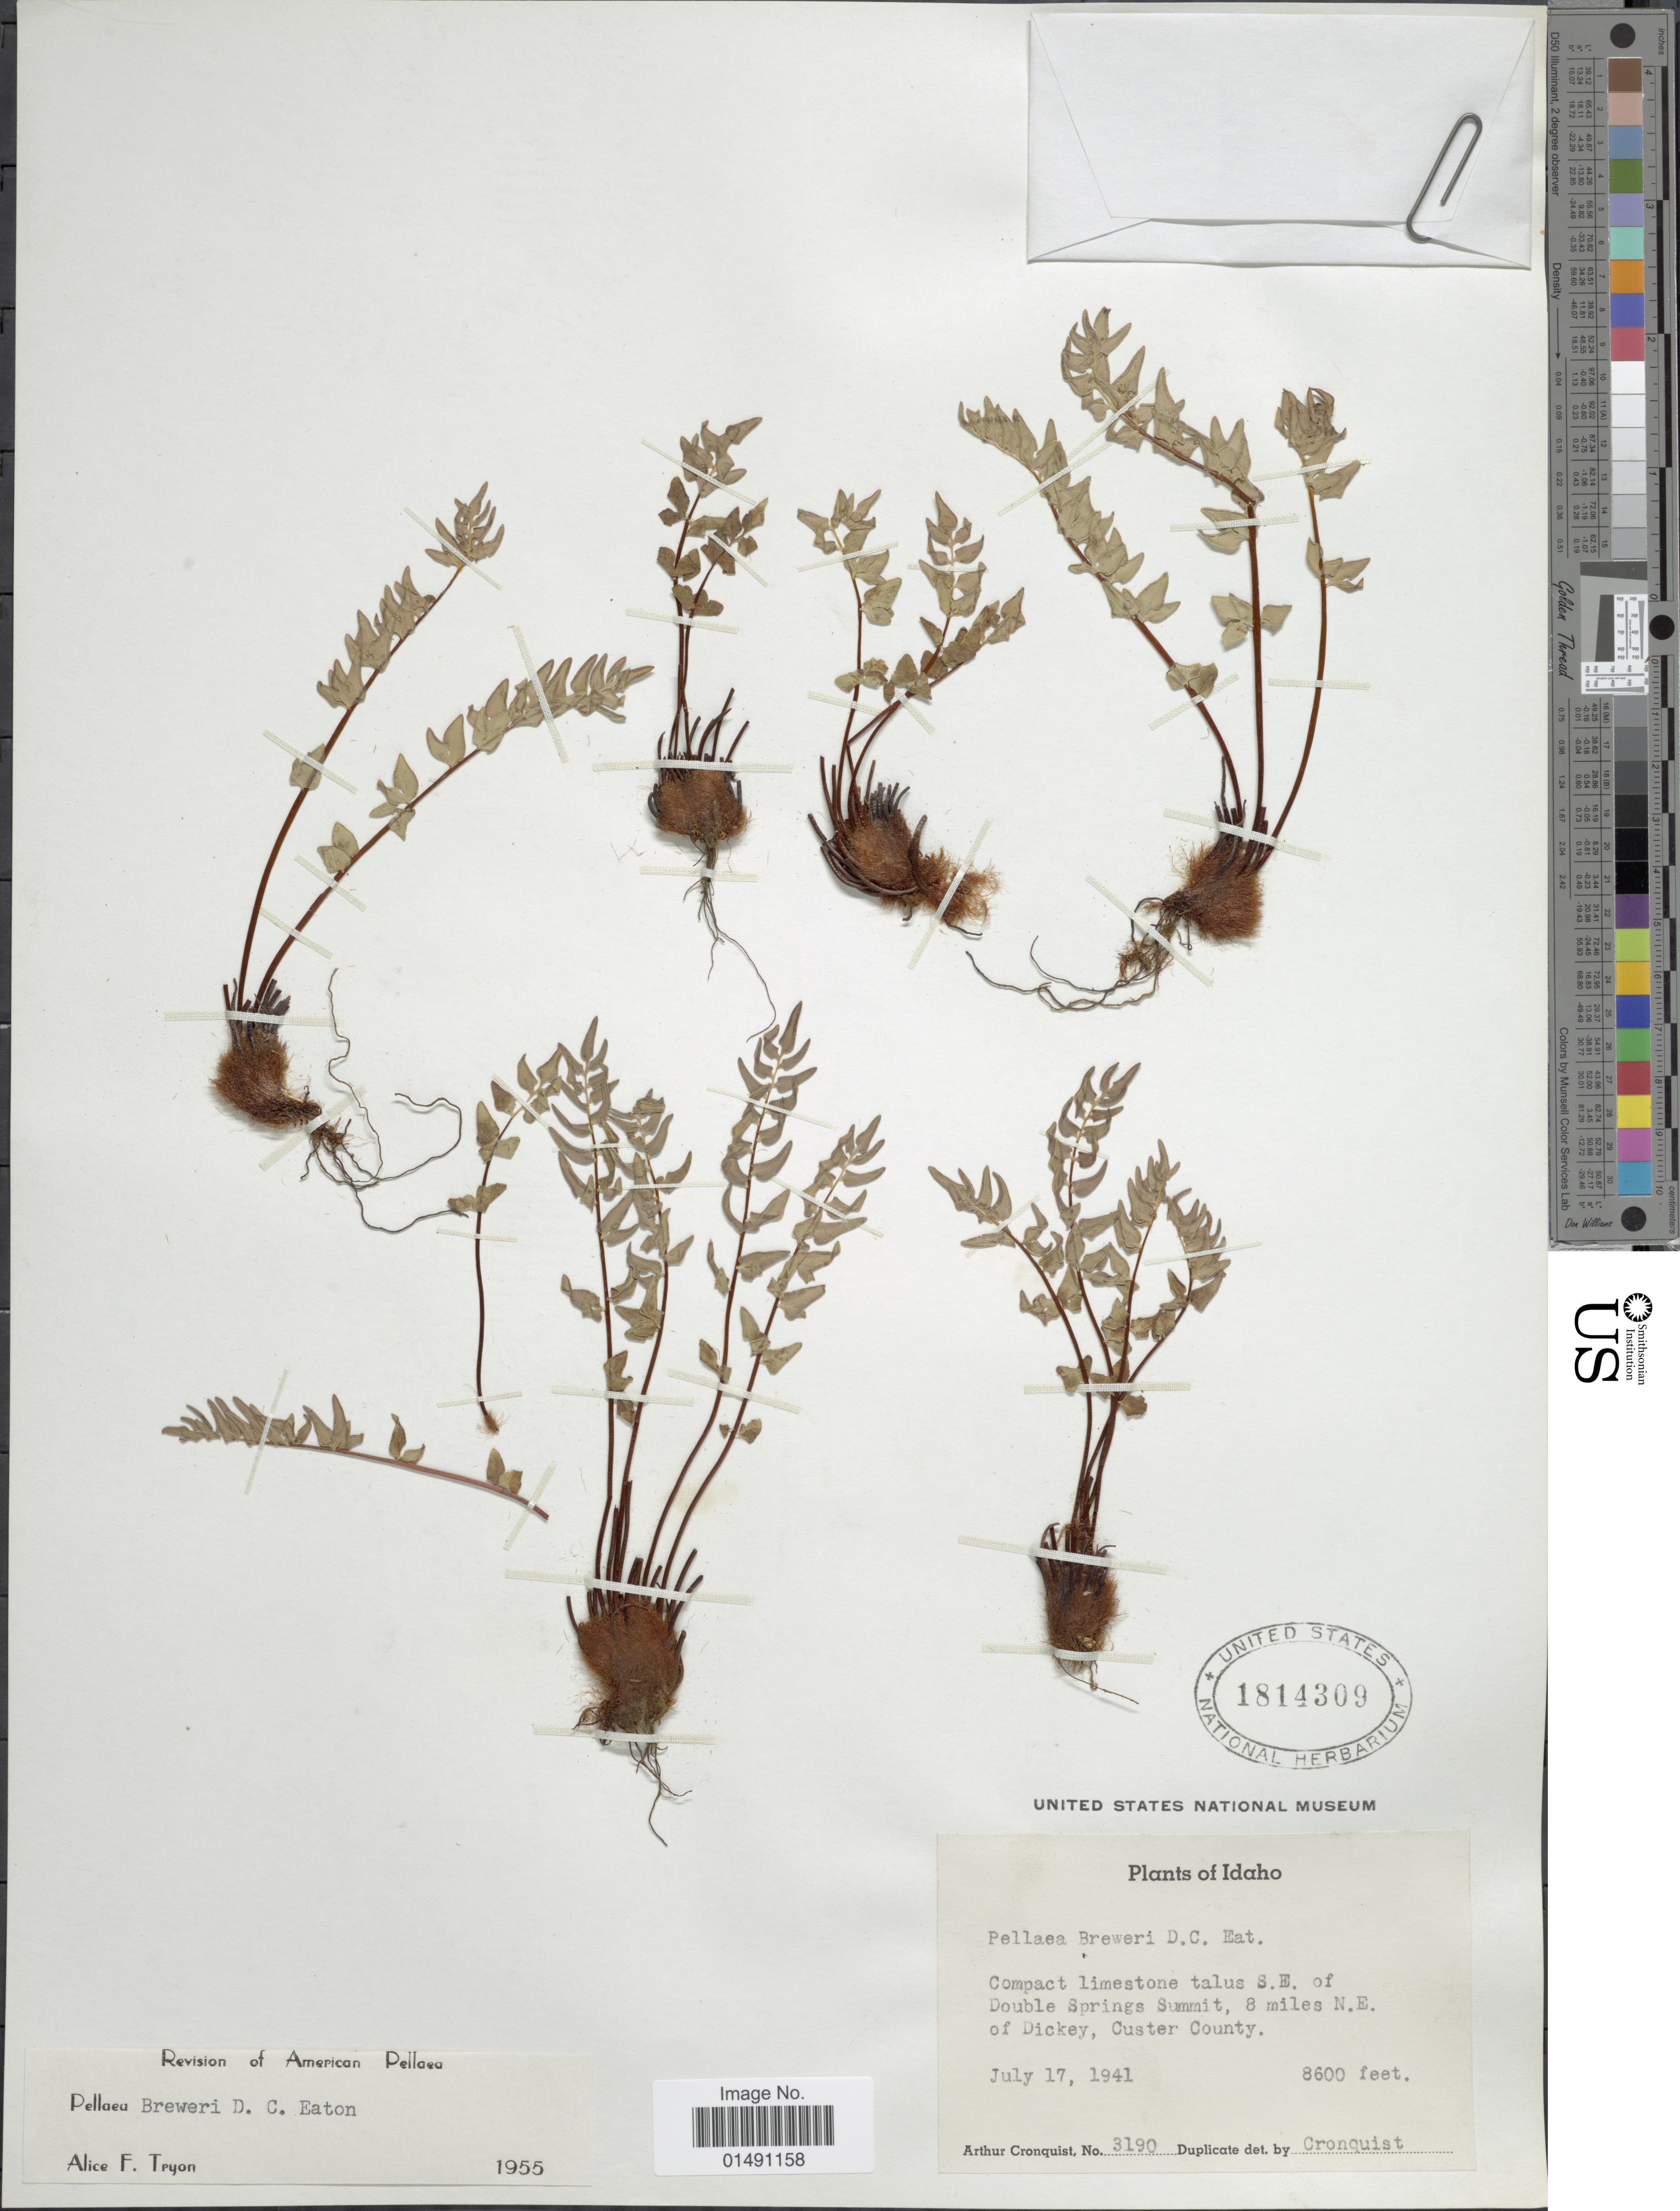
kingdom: Plantae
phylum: Tracheophyta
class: Polypodiopsida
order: Polypodiales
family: Pteridaceae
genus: Pellaea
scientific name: Pellaea breweri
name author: D.C. Eaton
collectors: A. J. Cronquist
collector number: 3190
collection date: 1941-07-17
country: United States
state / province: Idaho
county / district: Custer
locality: Compact limestone talus S.E> of DOuble Springs Summit, 8 miles N.E. of Dickey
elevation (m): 2621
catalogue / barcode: US 1814309